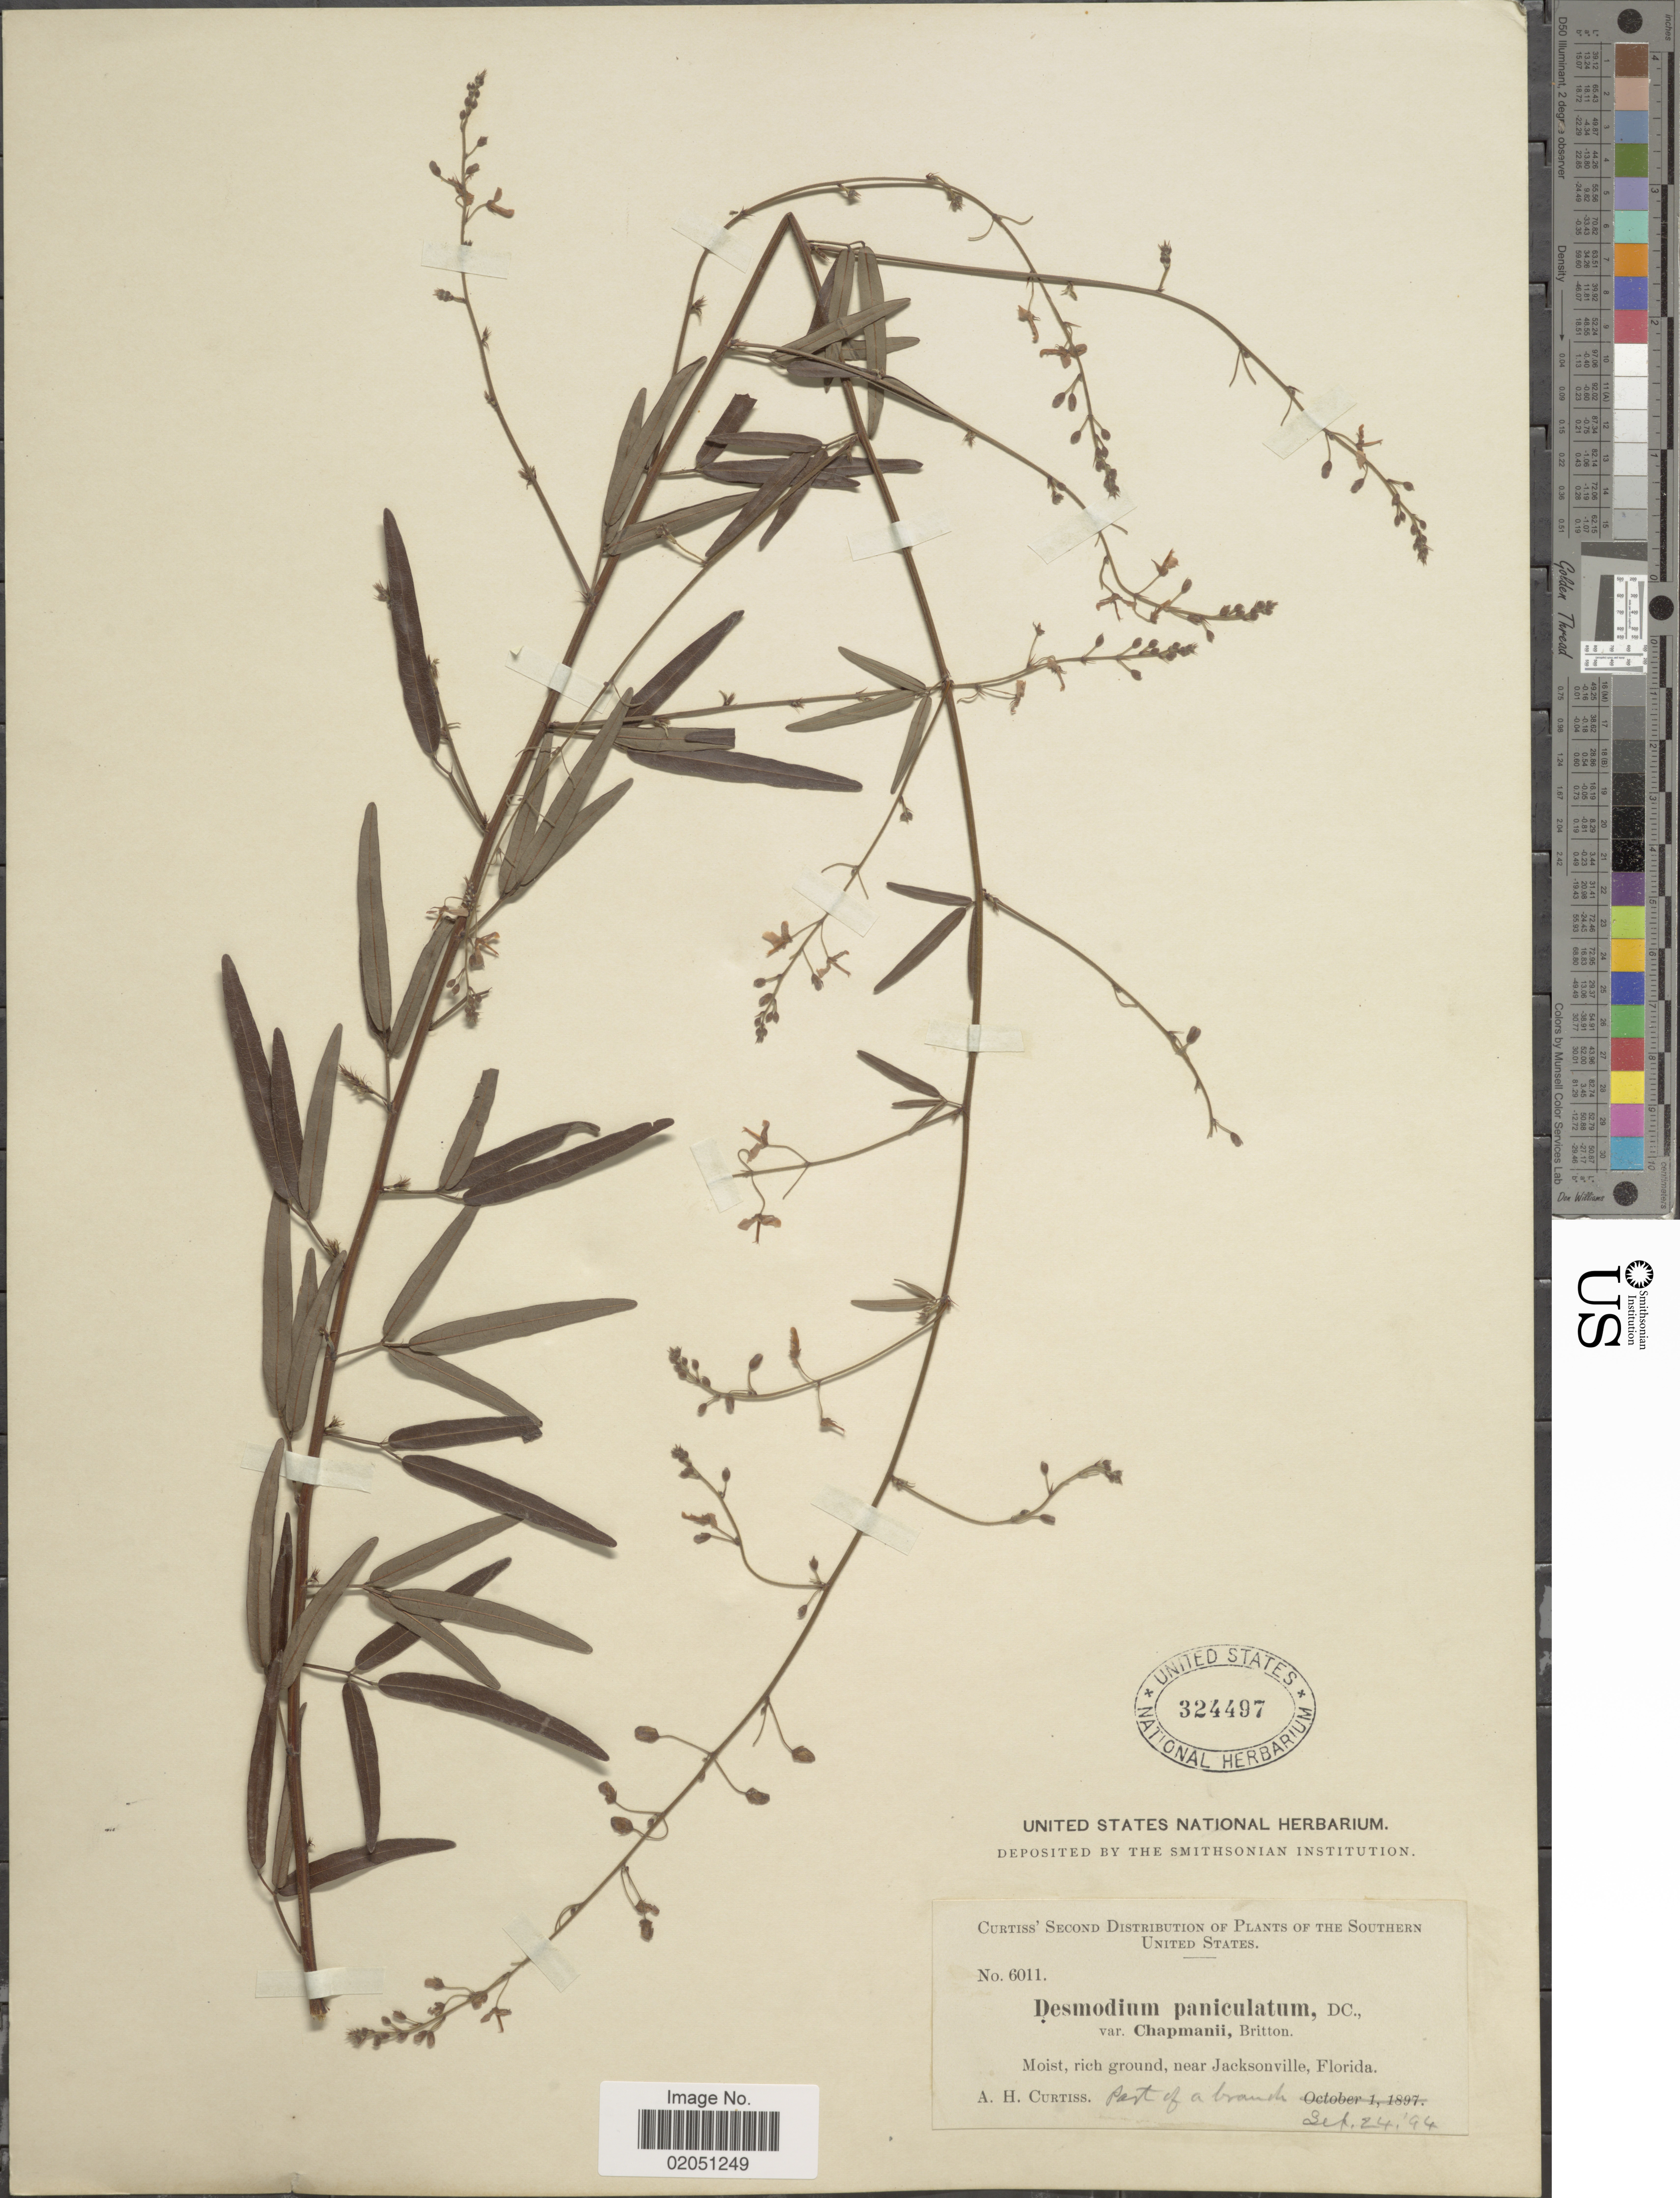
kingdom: Plantae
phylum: Tracheophyta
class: Magnoliopsida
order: Fabales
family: Fabaceae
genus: Desmodium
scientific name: Desmodium paniculatum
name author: (L.) DC.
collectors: A. H. Curtiss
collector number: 6011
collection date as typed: Transcribed d/m/y: 24/9/94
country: United States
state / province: Florida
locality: The Southern United States, Moist, rich ground, near Jacksonville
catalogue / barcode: US 324497